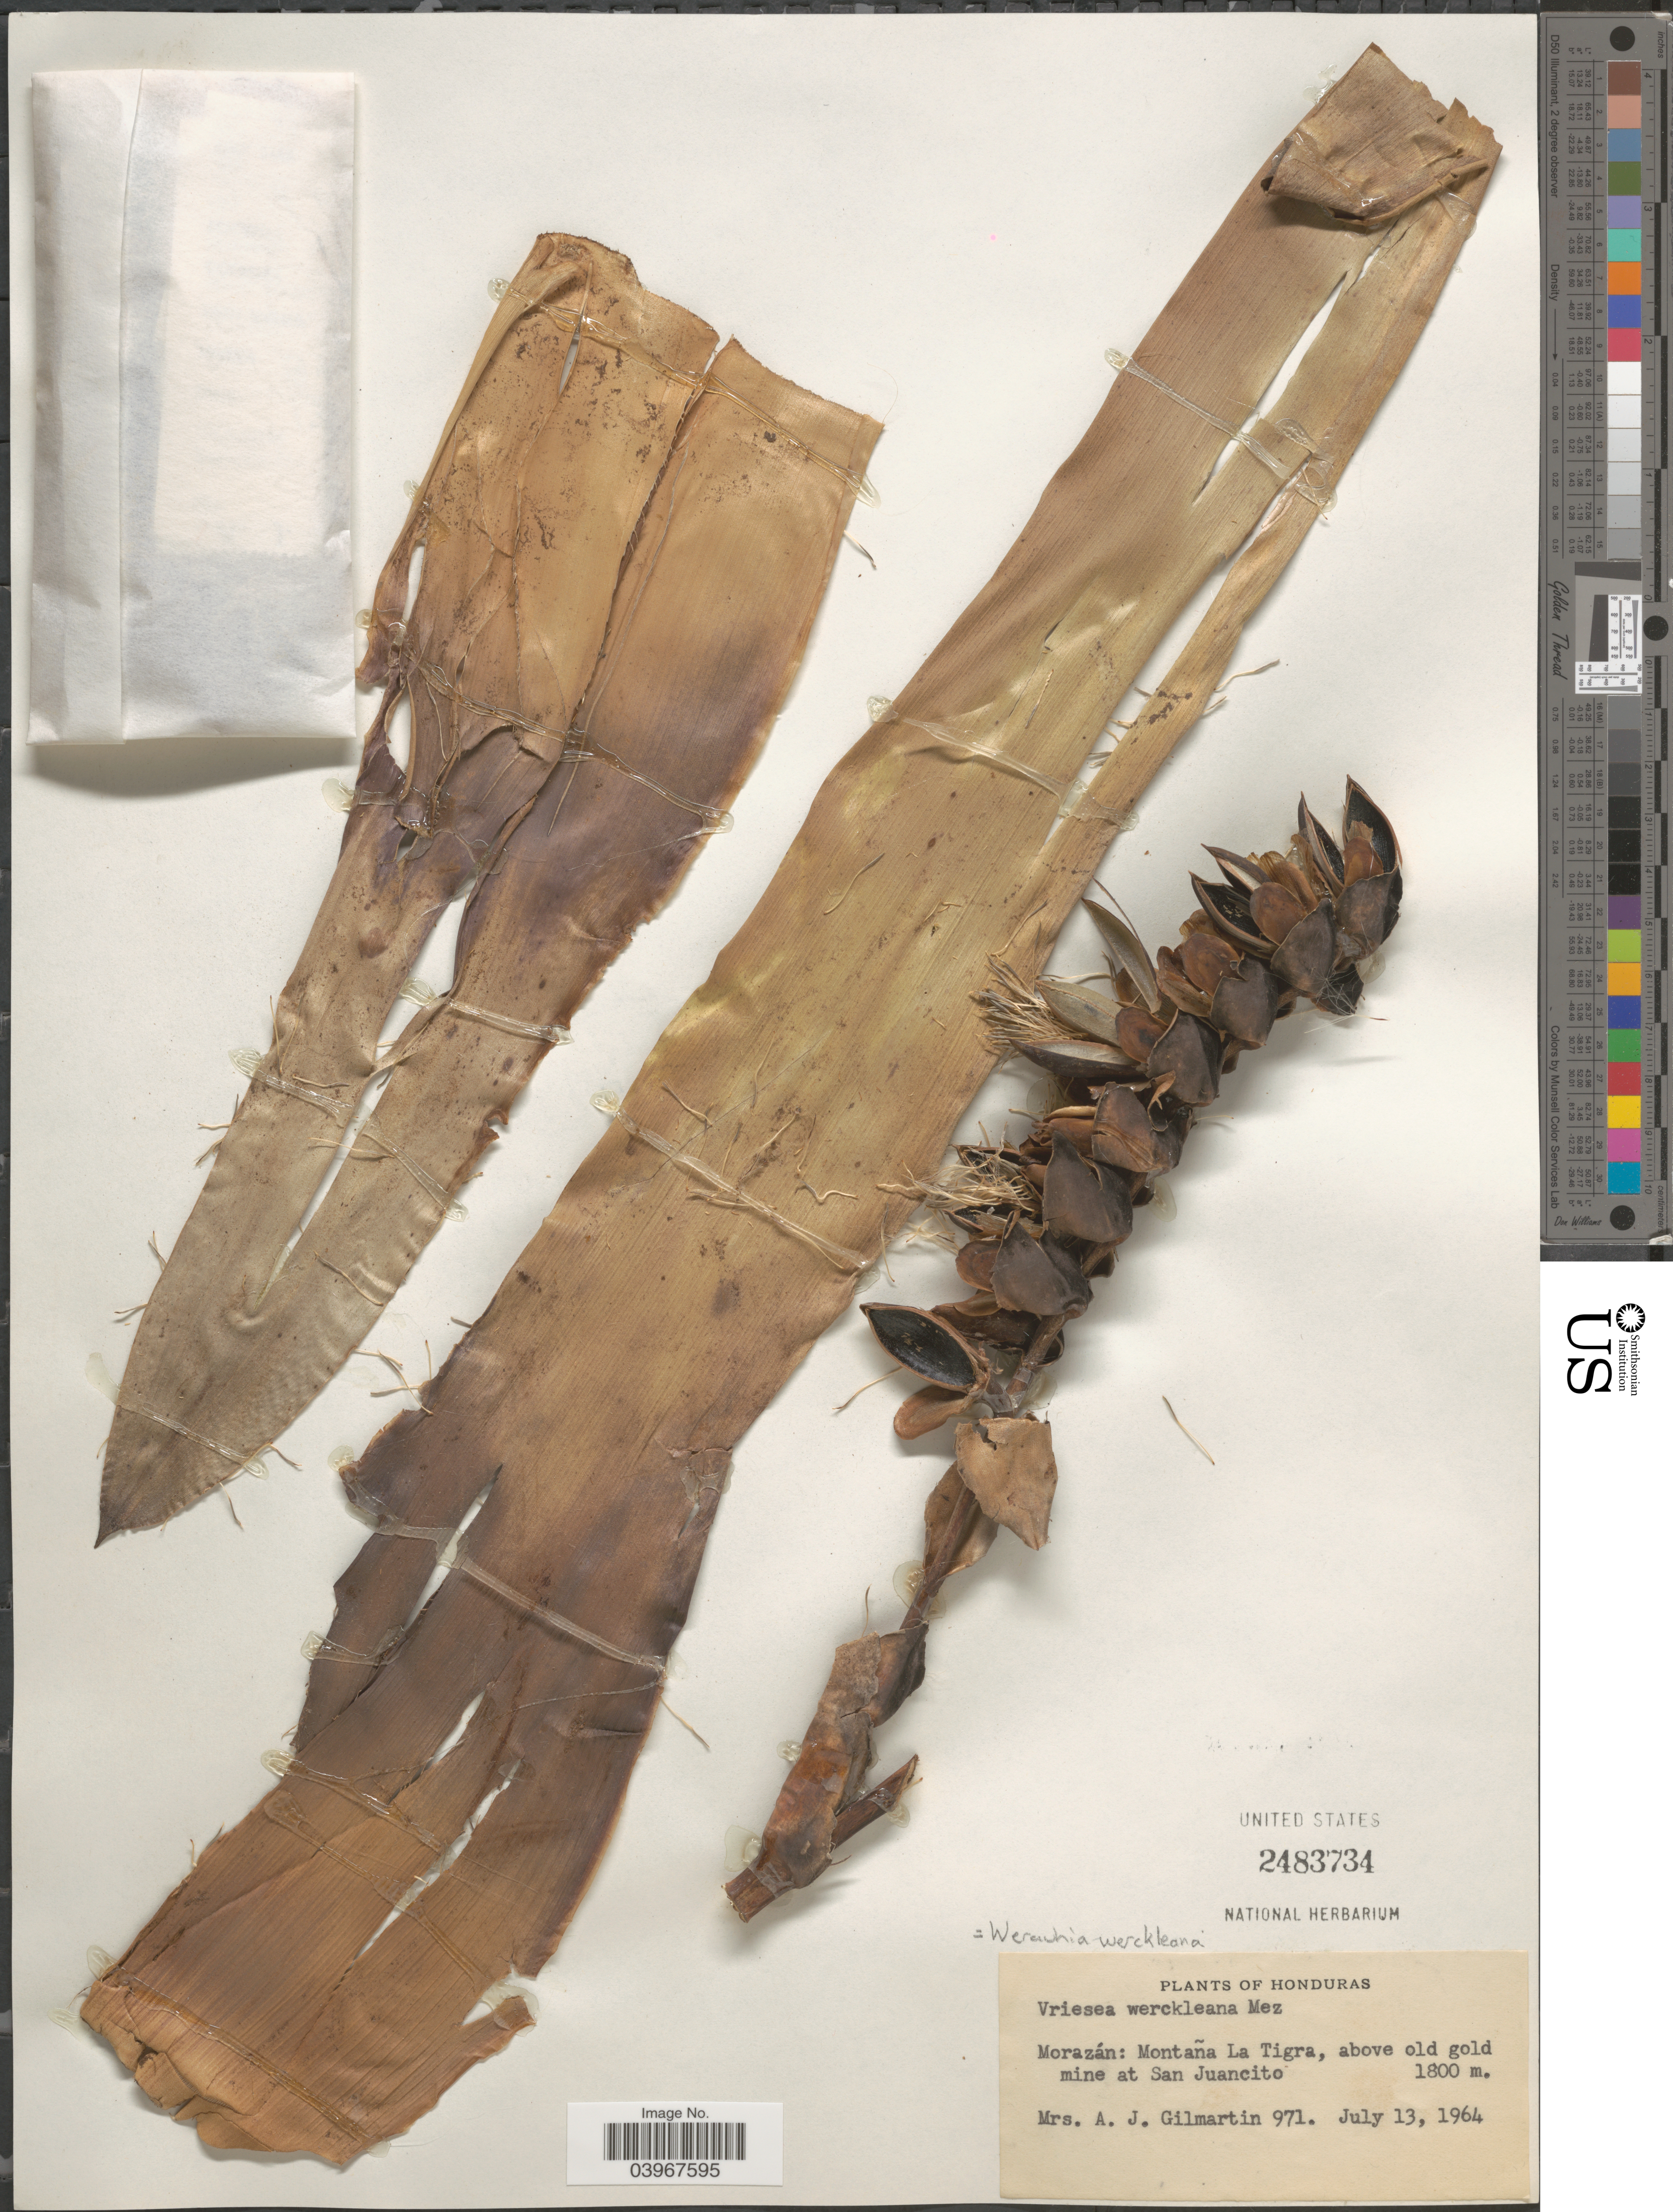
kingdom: Plantae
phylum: Tracheophyta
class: Liliopsida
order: Poales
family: Bromeliaceae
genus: Werauhia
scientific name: Werauhia werckleana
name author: (Mez) J.R. Grant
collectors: A. J. Gilmartin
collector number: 971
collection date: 1964-07-13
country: Honduras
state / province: Fco. Morazán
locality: Morazán: Montaña La Tigra, above old gold mine at San Juancito.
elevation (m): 1800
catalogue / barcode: US 2483734